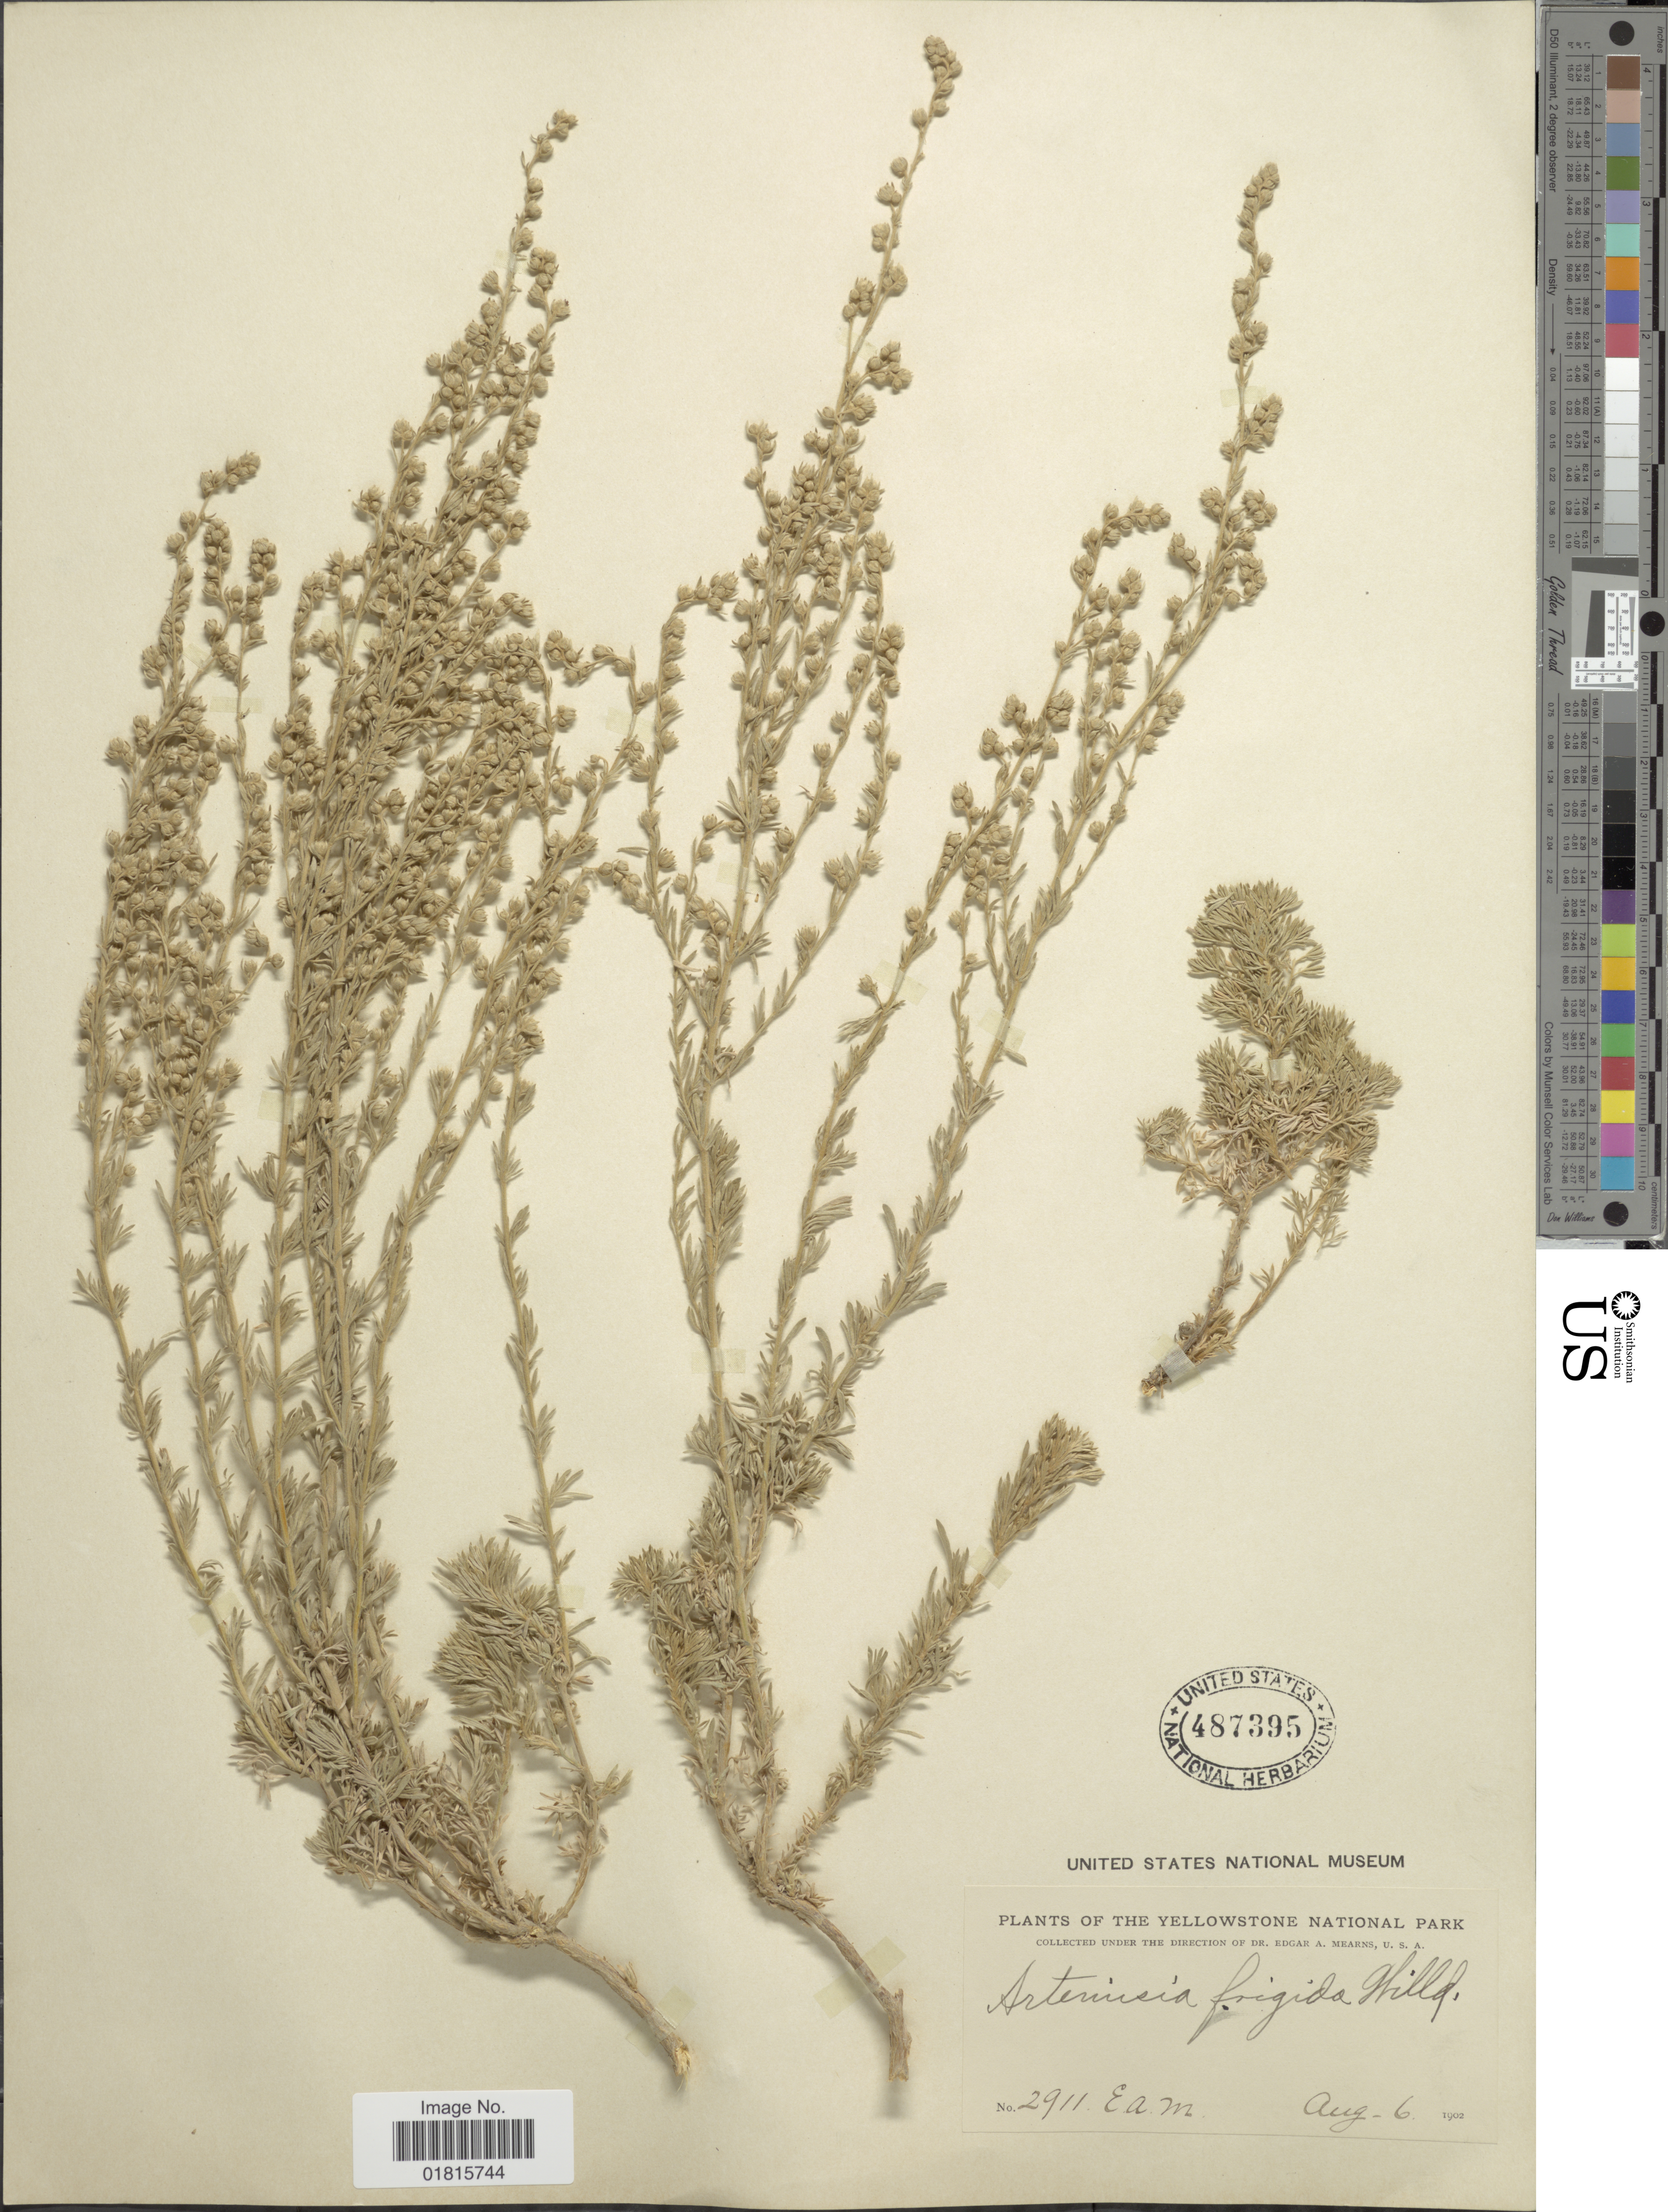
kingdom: Plantae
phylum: Tracheophyta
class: Magnoliopsida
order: Asterales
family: Asteraceae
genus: Artemisia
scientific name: Artemisia frigida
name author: Willd.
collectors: E. A. Mearns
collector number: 2911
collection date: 1902-08-06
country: United States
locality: The Yellowstone National Park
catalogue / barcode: US 487395